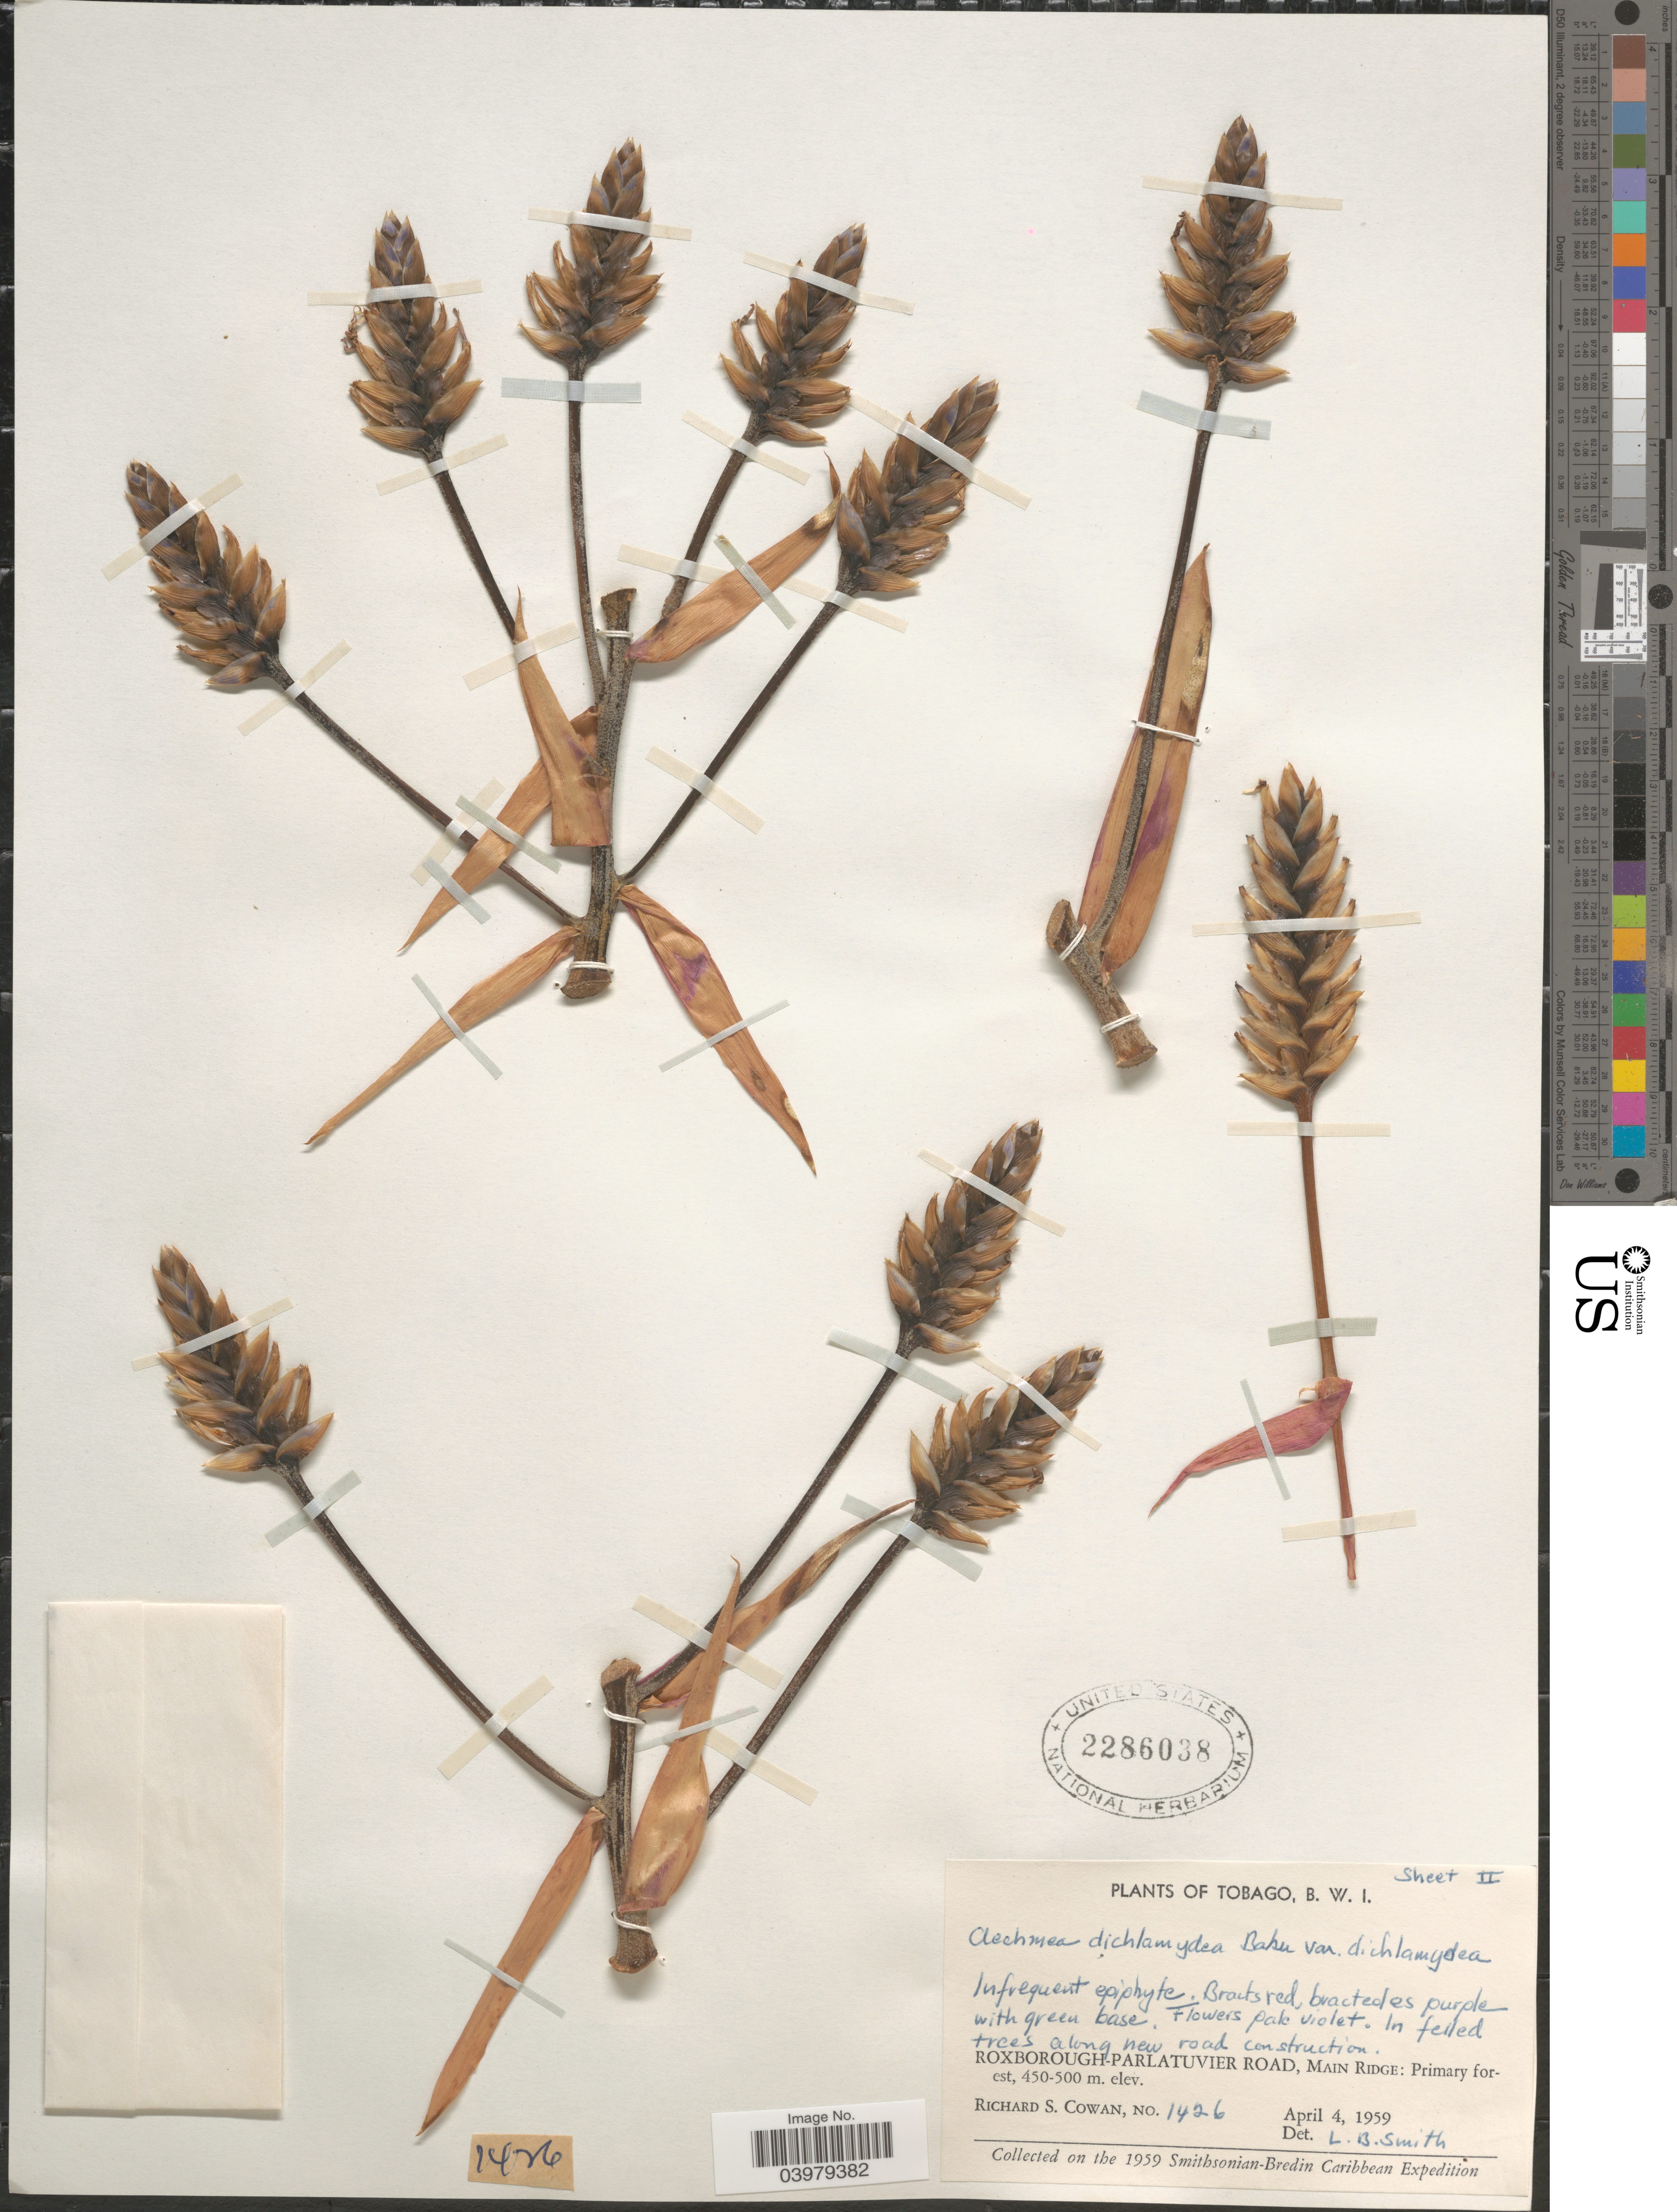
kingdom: Plantae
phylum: Tracheophyta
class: Liliopsida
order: Poales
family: Bromeliaceae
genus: Aechmea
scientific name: Aechmea dichlamydea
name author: Baker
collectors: R. S. Cowan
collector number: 1426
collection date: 1959-04-04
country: Trinidad and Tobago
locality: Tobago, B. W. I. Roxborough-Parlatuvier Road, Main Ridge.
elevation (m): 450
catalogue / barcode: US 2286038